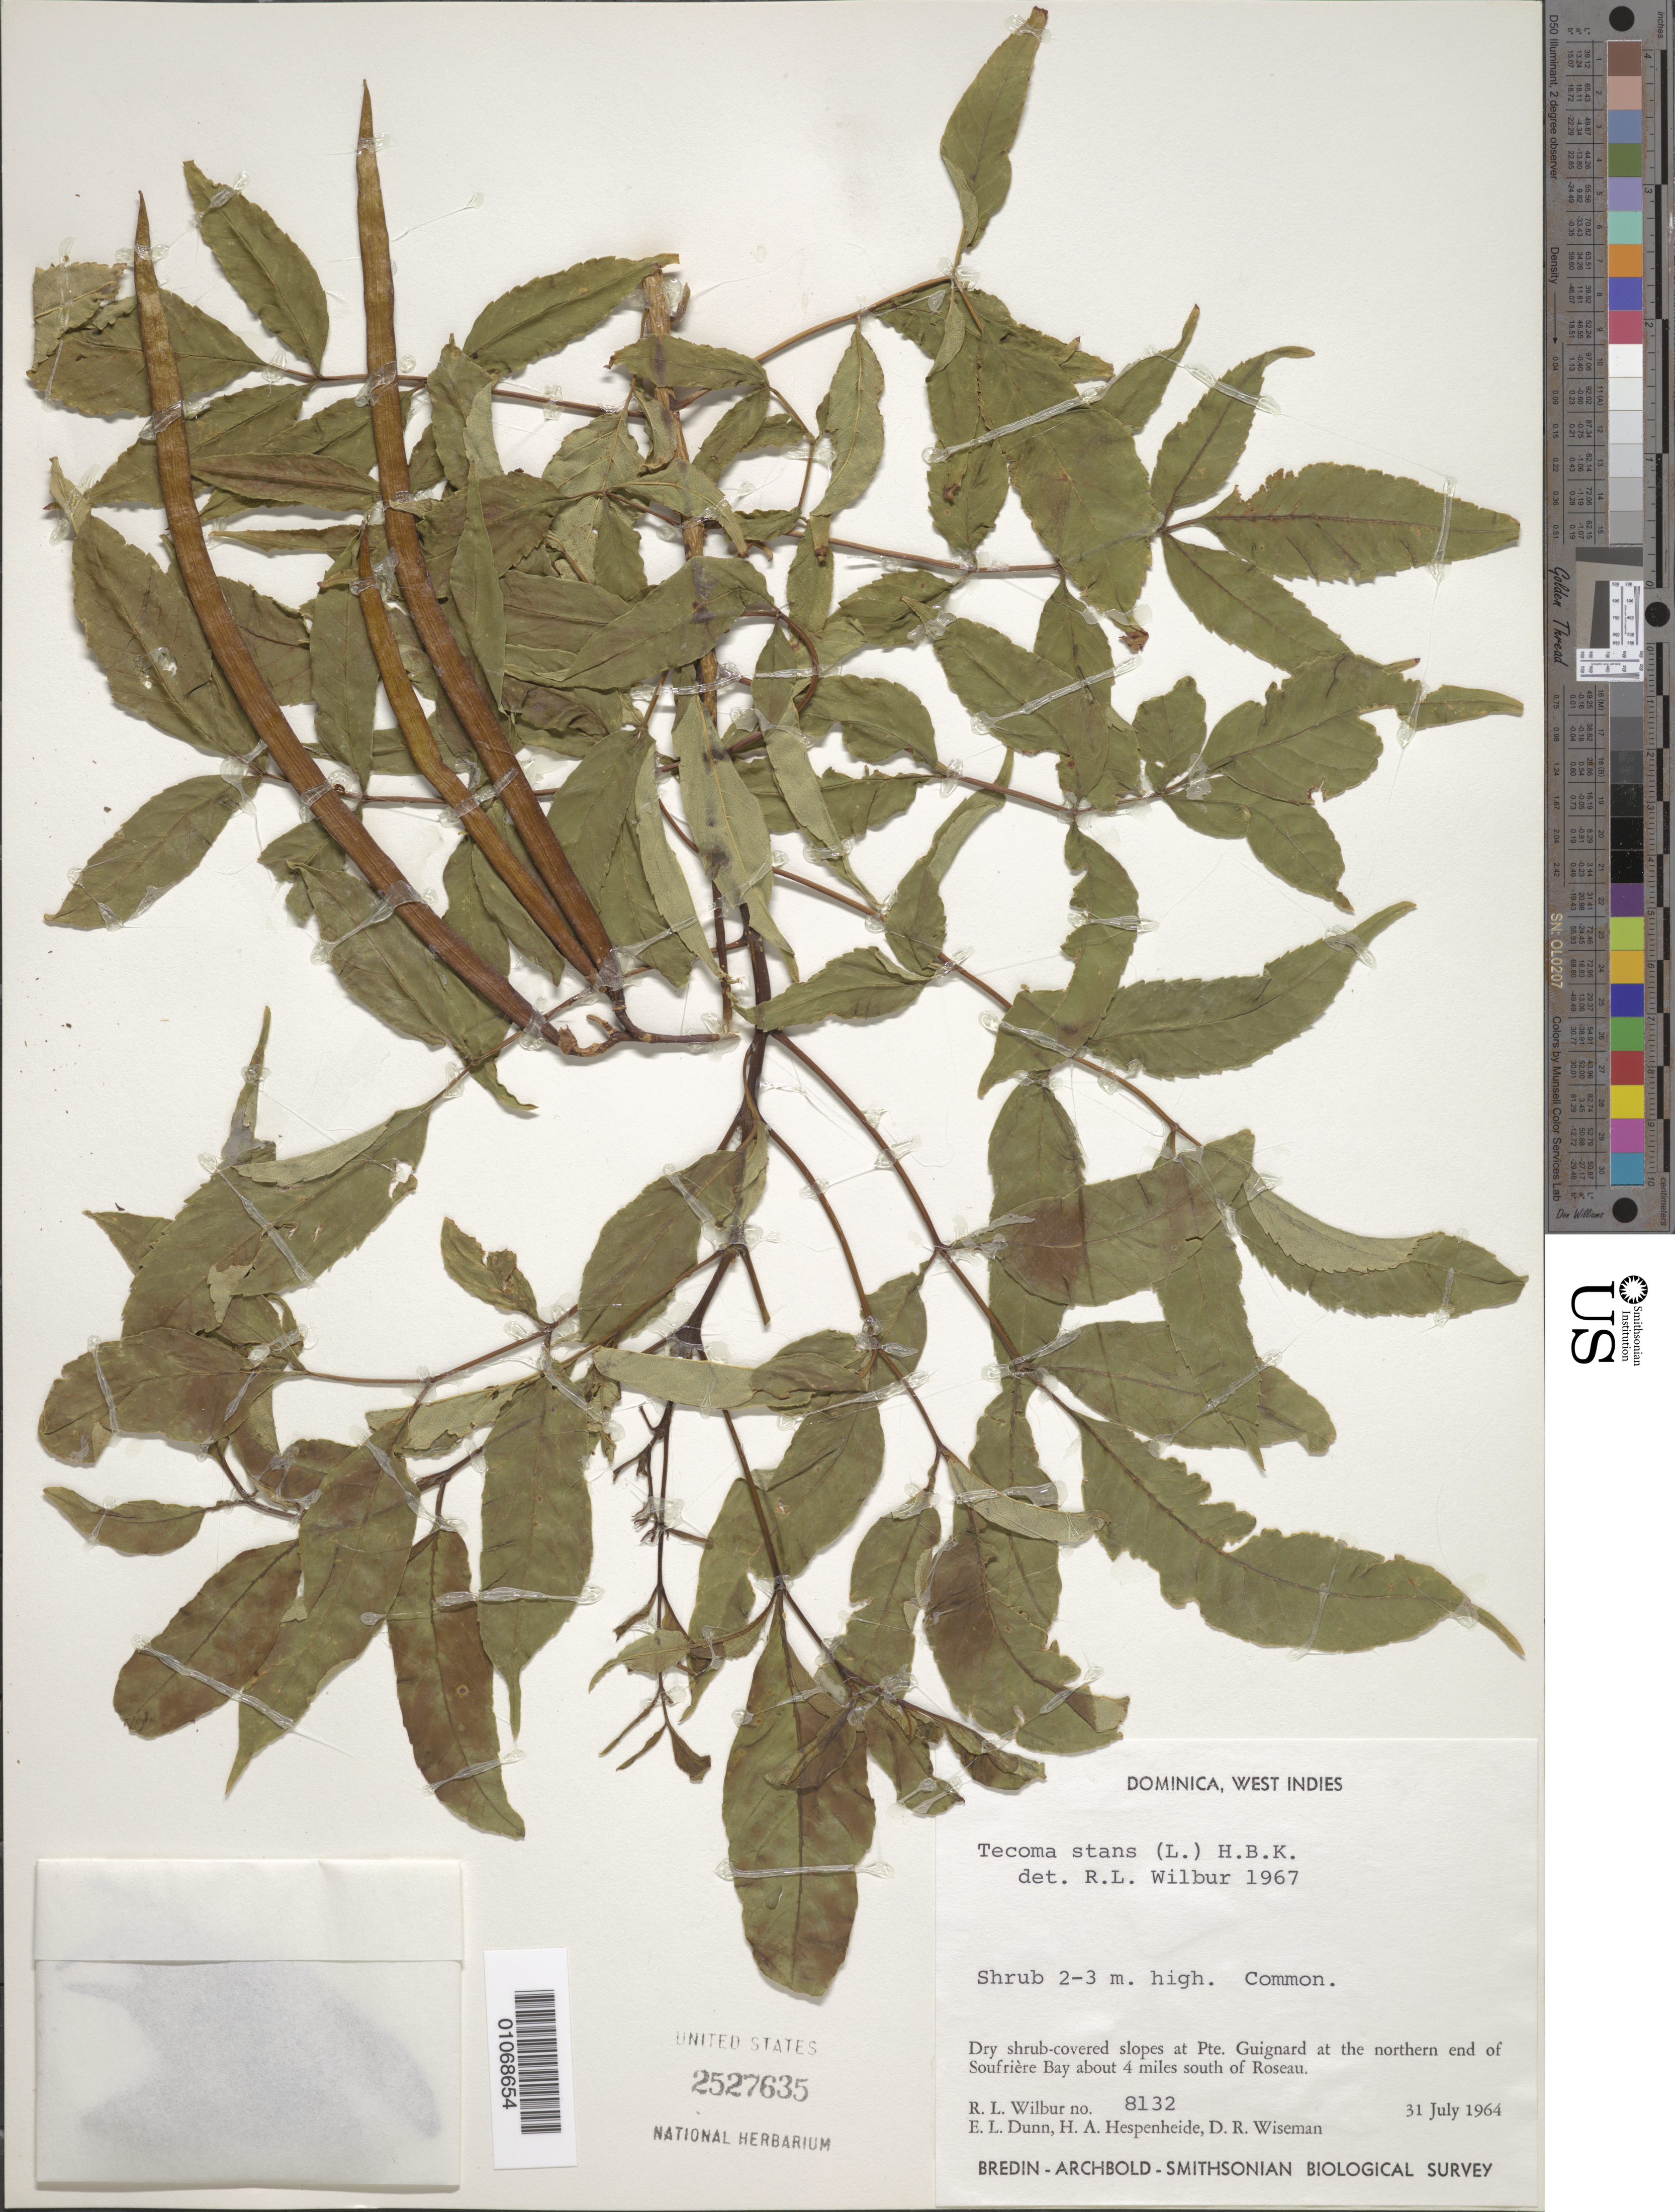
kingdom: Plantae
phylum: Tracheophyta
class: Magnoliopsida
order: Lamiales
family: Bignoniaceae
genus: Tecoma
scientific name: Tecoma stans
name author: (L.) Juss. ex Kunth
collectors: R. L. Wilbur, E. Dunn, H. A. Hespenheide & D. R. Wiseman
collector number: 8132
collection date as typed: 31 Jul 1964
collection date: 1964-07-31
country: Dominica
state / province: St. George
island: Dominica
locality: Dry shrub-covered slopes at Pte. Guignard at the northern end of Soufriere Bay about 4 miles south of Roseau.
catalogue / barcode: US 2527635